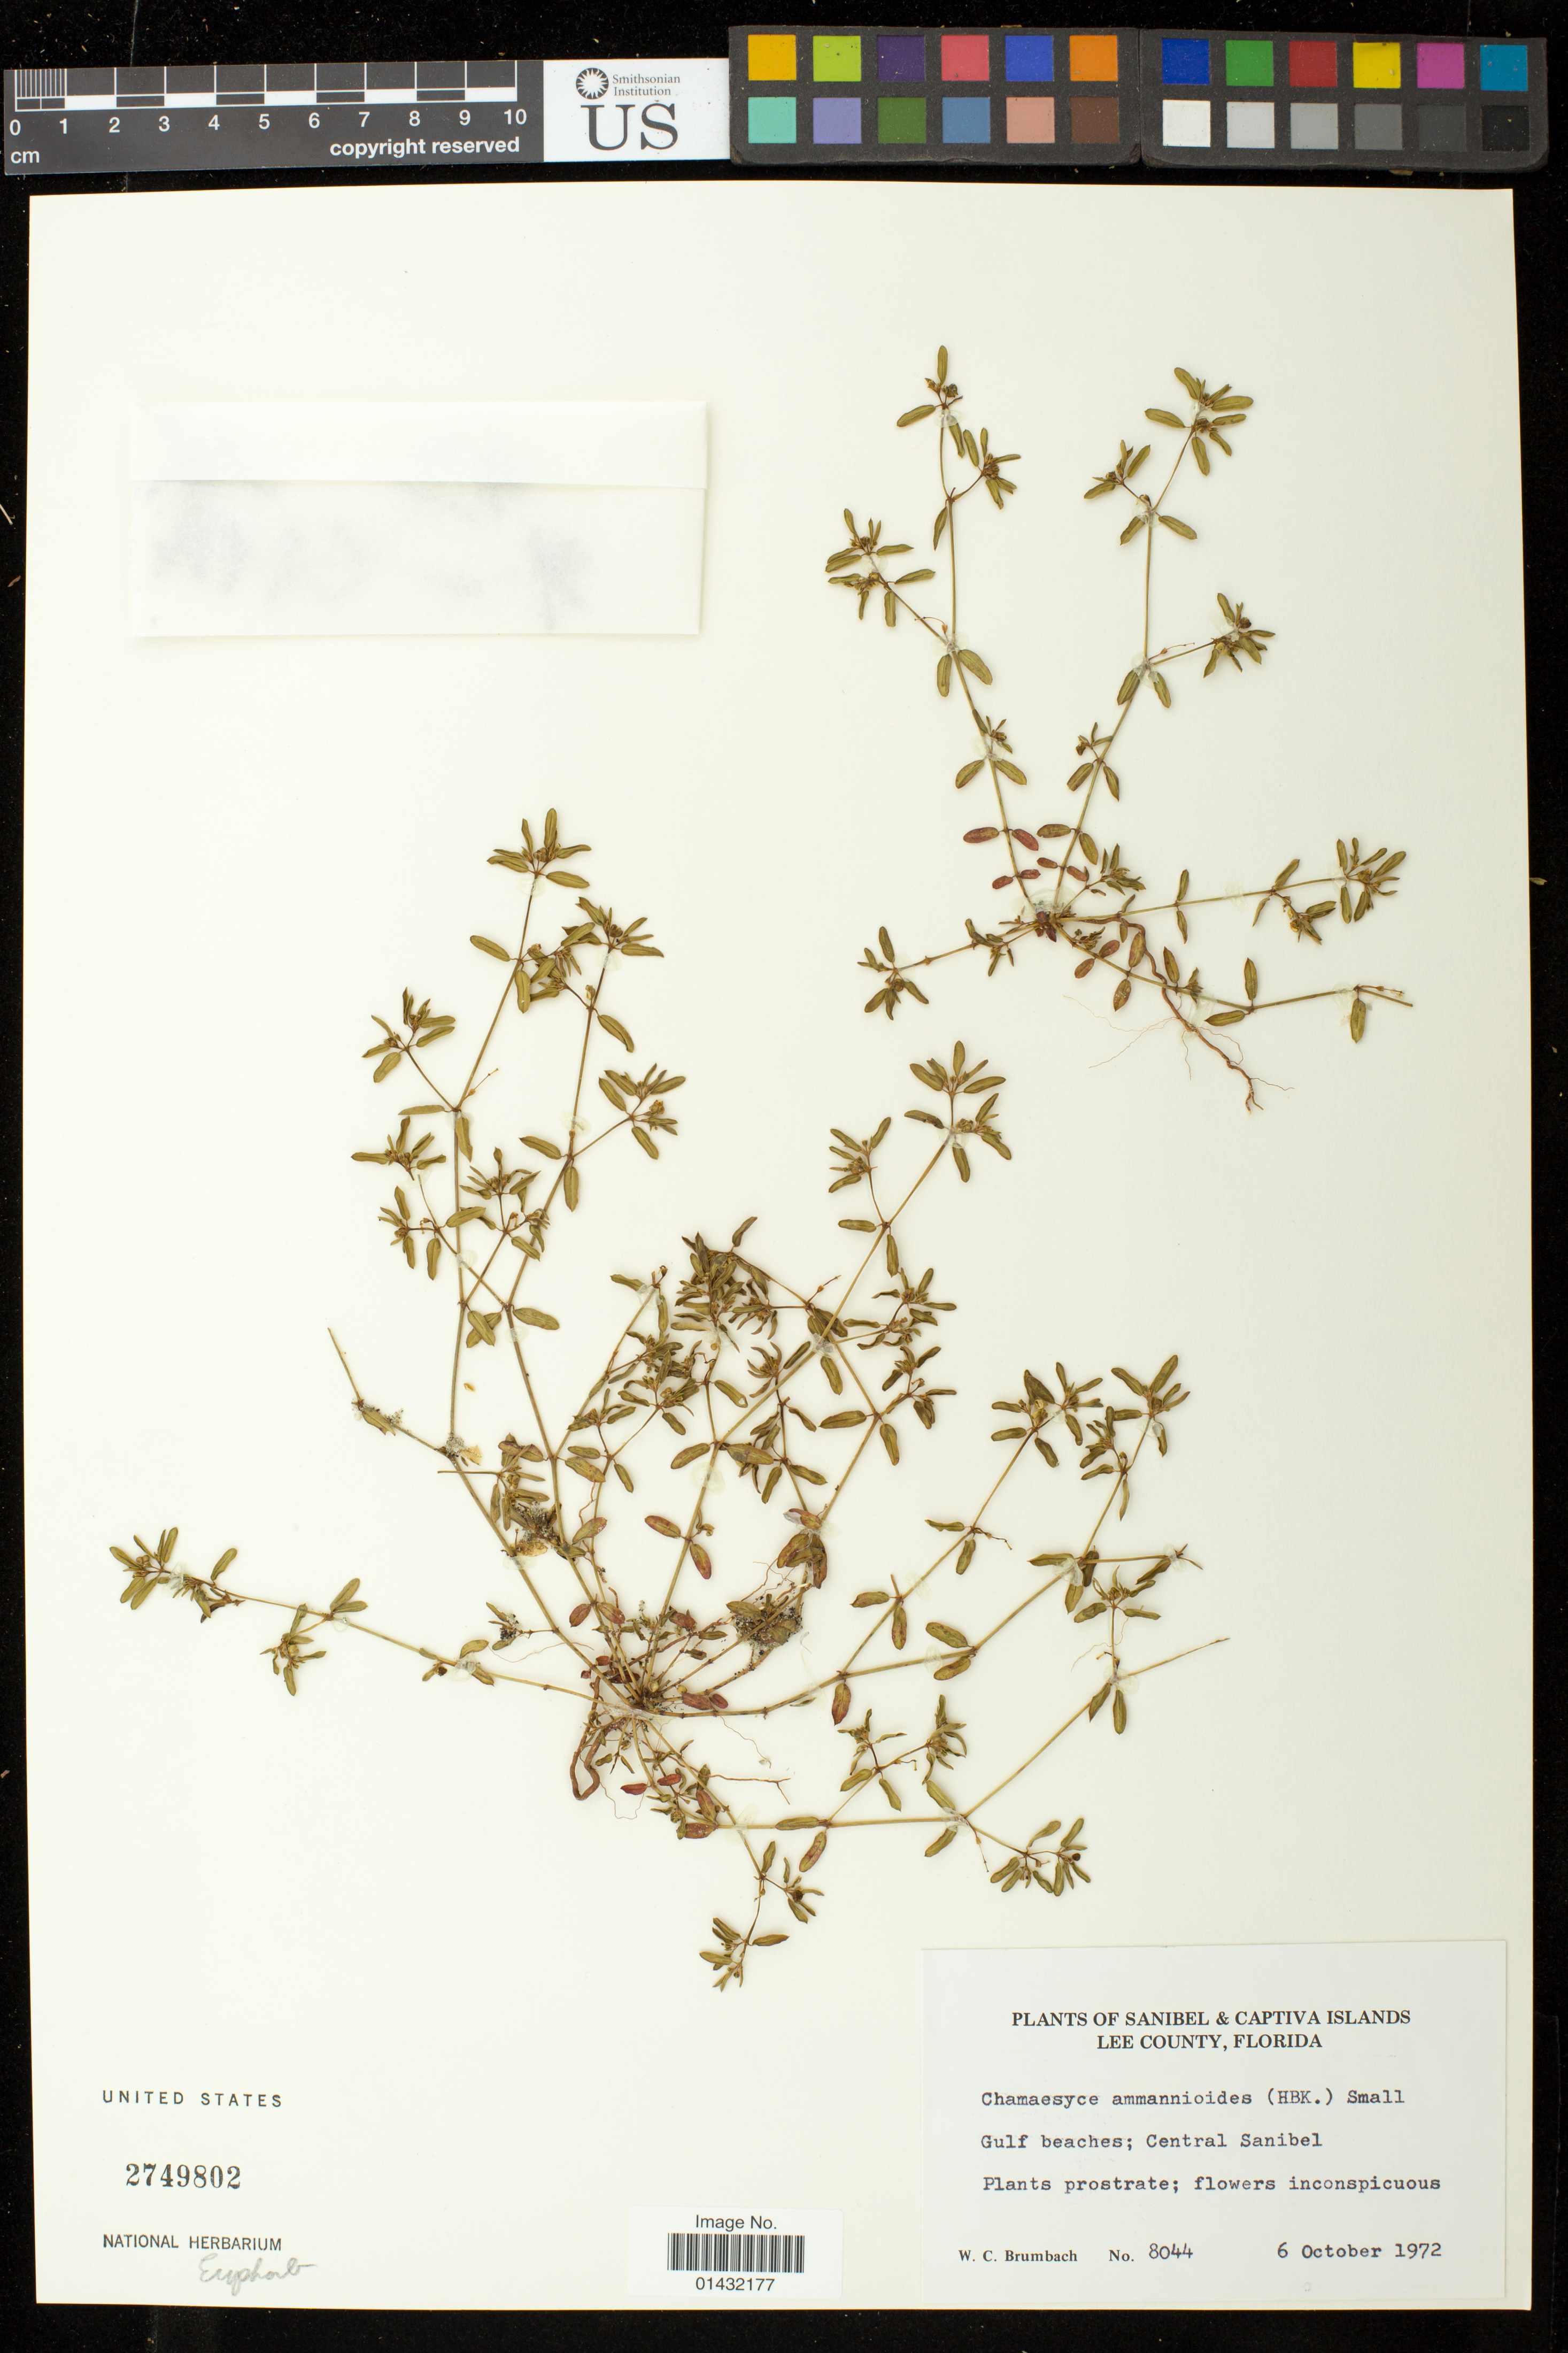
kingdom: Plantae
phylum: Tracheophyta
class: Magnoliopsida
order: Malpighiales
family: Euphorbiaceae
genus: Euphorbia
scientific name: Euphorbia bombensis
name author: Jacq.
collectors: W. C. Brumbach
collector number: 8044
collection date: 1972-10-06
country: United States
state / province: Florida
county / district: Lee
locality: Central Sanibel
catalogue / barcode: US 2749802